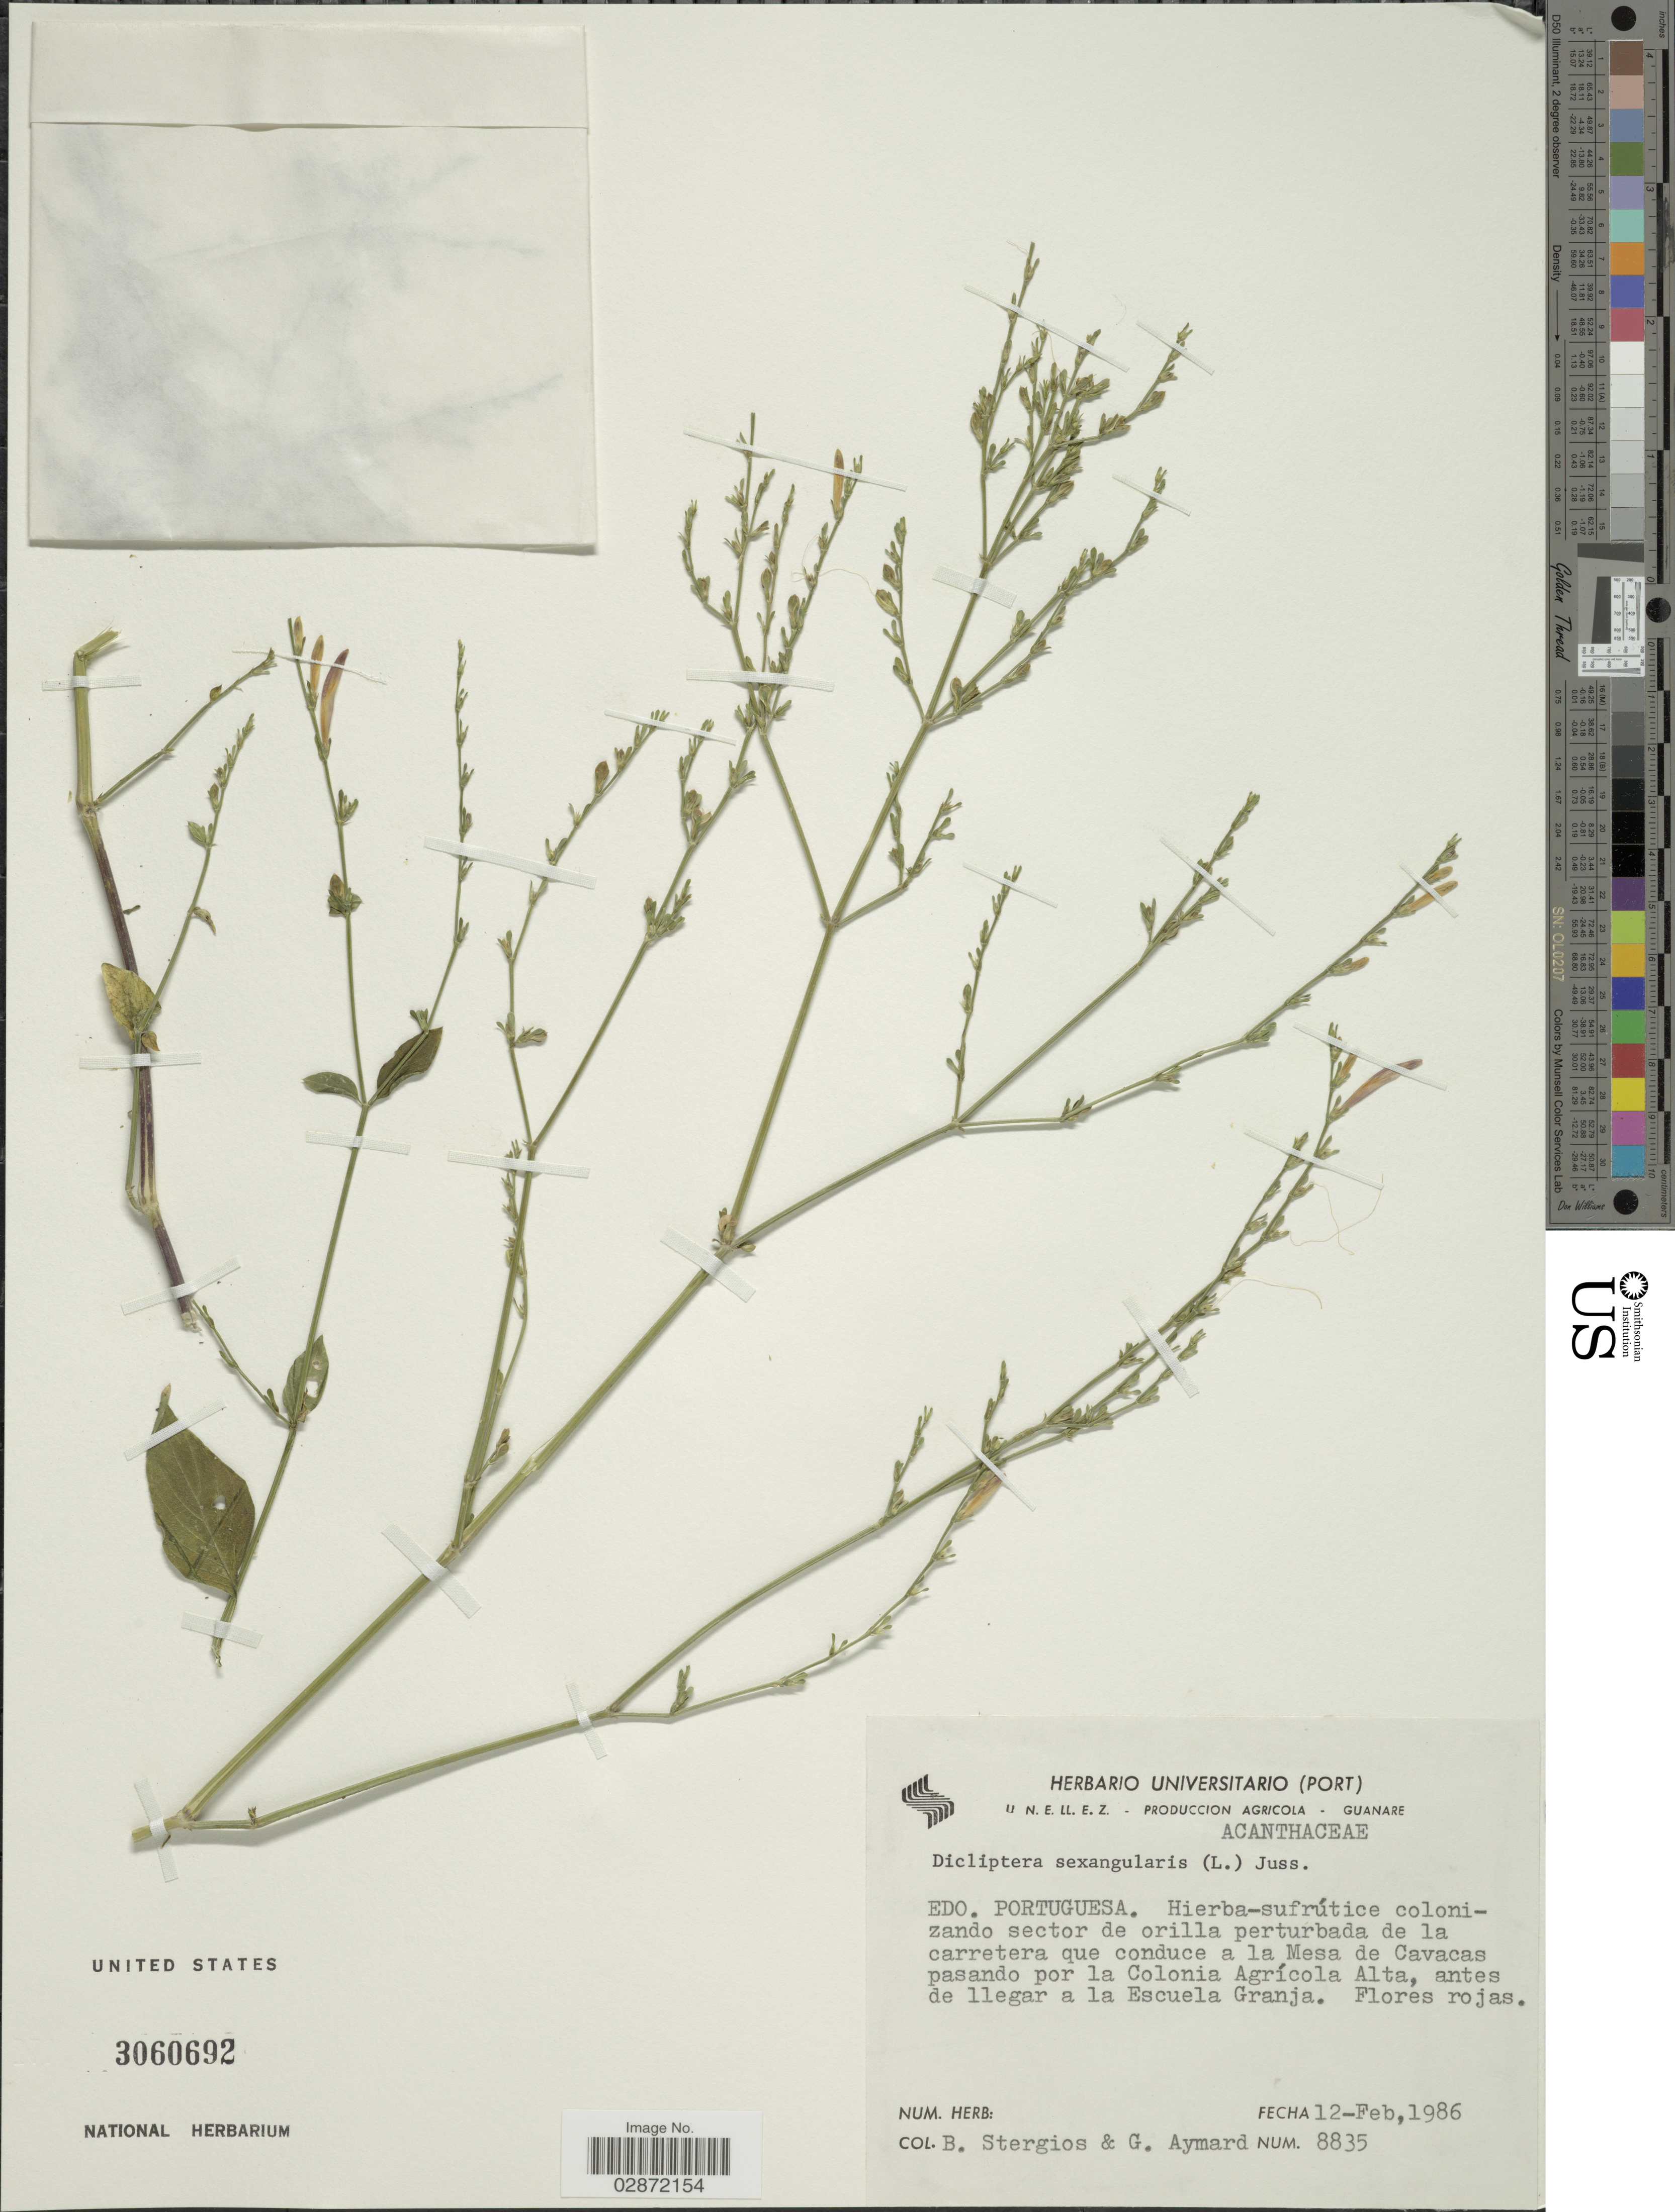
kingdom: Plantae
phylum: Tracheophyta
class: Magnoliopsida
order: Lamiales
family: Acanthaceae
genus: Dicliptera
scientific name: Dicliptera sexangularis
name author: (L.) Juss.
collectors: B. G. Stergios & G. A. Aymard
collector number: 8835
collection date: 1986-02-12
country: Venezuela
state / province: Portuguesa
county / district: Guanare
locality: Mesa de Cavacas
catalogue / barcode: US 3060692